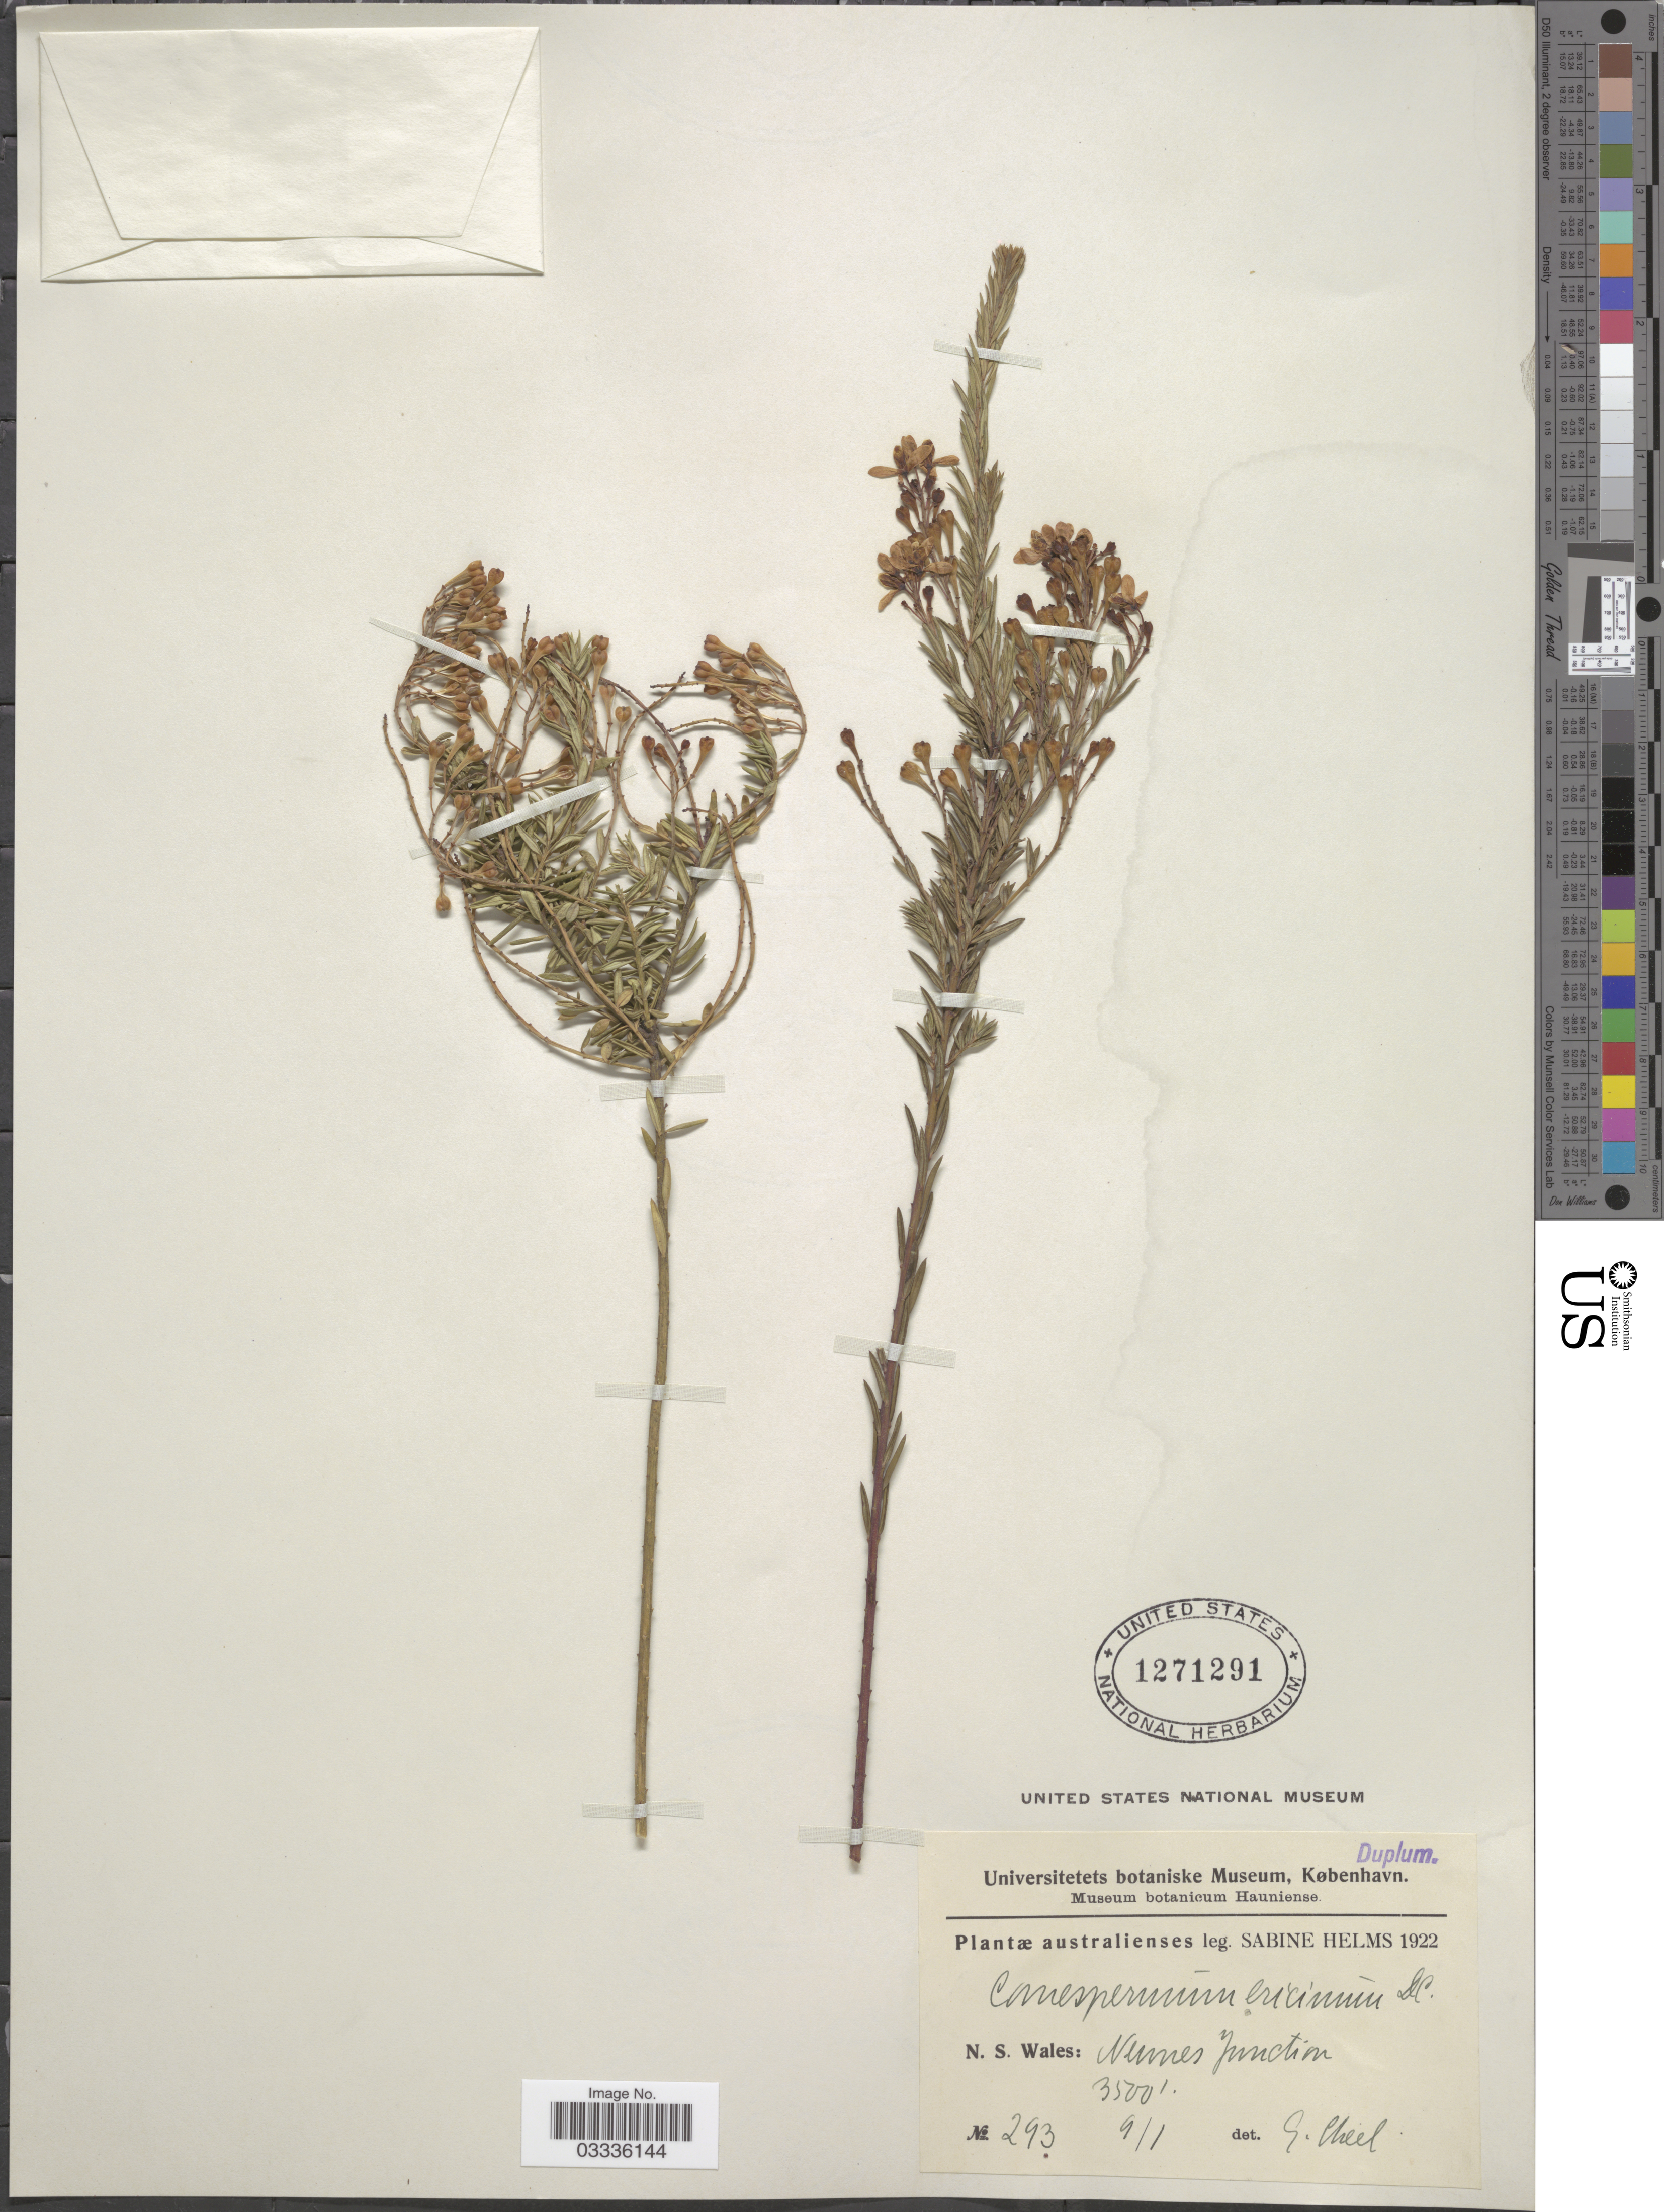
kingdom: Plantae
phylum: Tracheophyta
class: Magnoliopsida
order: Fabales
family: Polygalaceae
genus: Comesperma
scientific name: Comesperma ericinum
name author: DC.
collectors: S. Helms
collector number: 293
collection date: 1922-01-09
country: Australia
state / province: New South Wales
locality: Newnes Junction.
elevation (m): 1067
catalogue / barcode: US 1271291